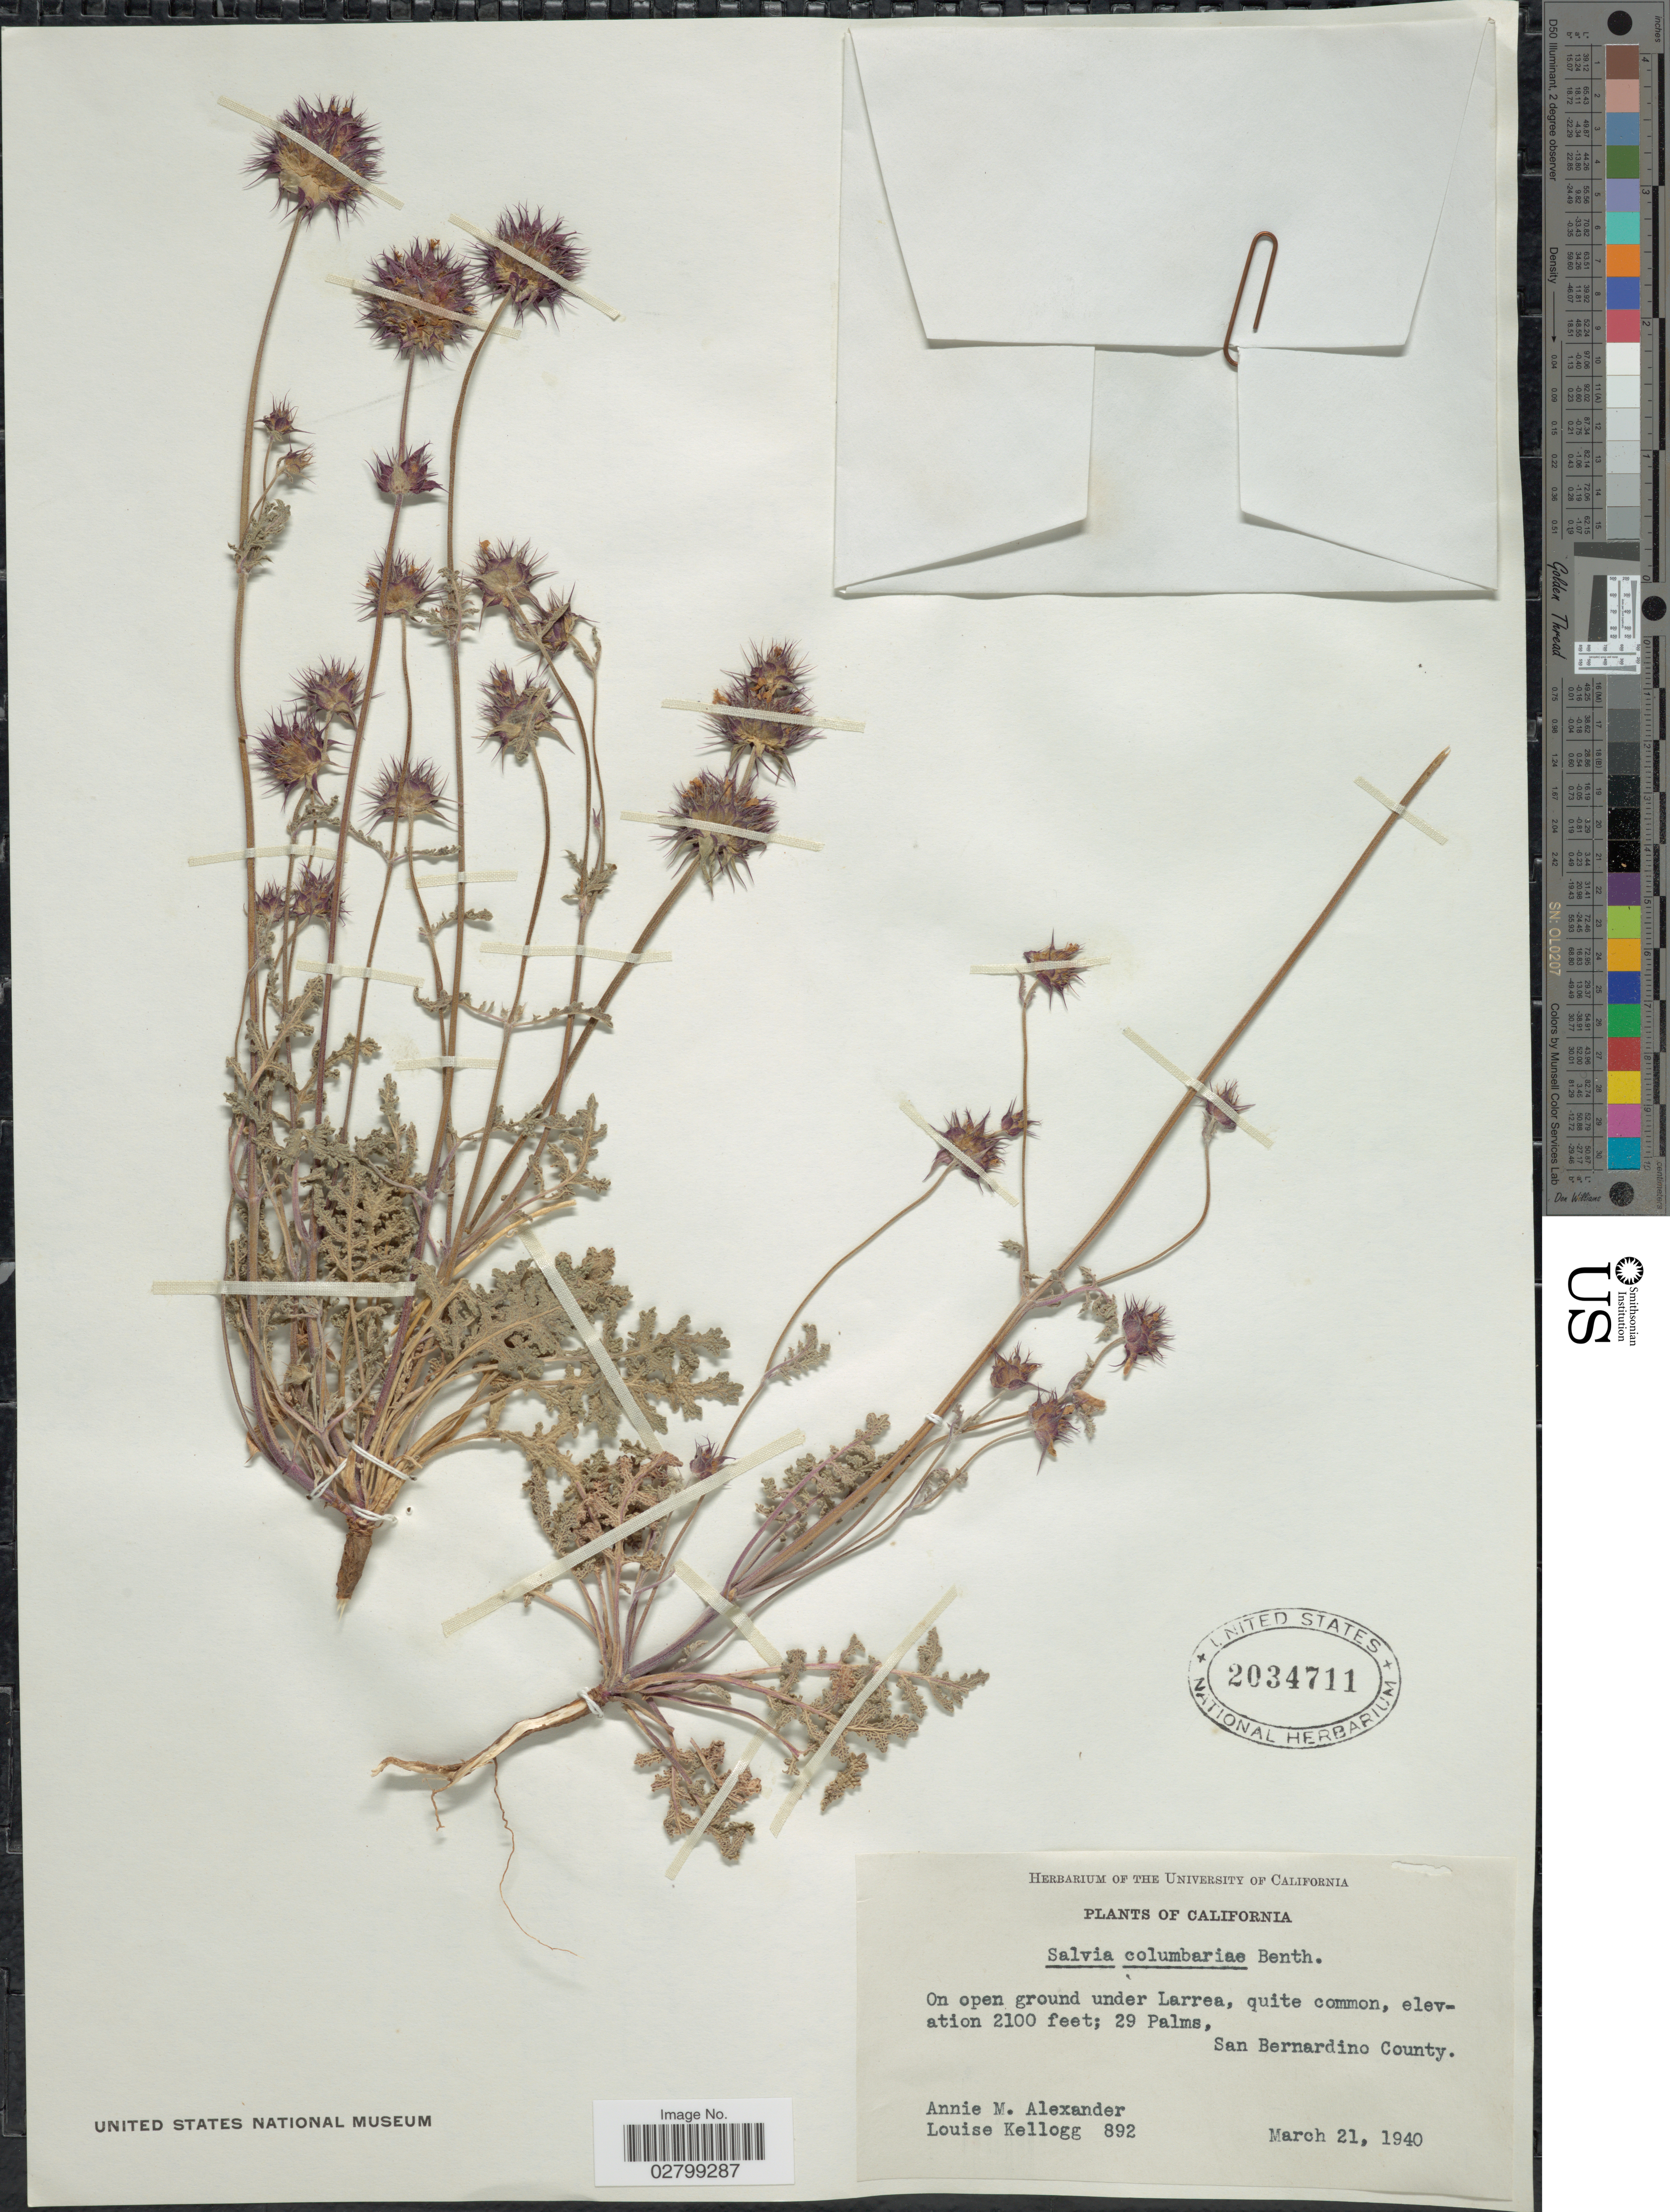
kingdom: Plantae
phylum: Tracheophyta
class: Magnoliopsida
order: Lamiales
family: Lamiaceae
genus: Salvia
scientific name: Salvia columbariae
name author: Benth.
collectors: A. M. Alexander & L. Kellogg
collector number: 892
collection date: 1940-03-21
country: United States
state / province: California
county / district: San Bernardino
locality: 29 Palms, San Bernardino County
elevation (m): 640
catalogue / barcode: US 2034711